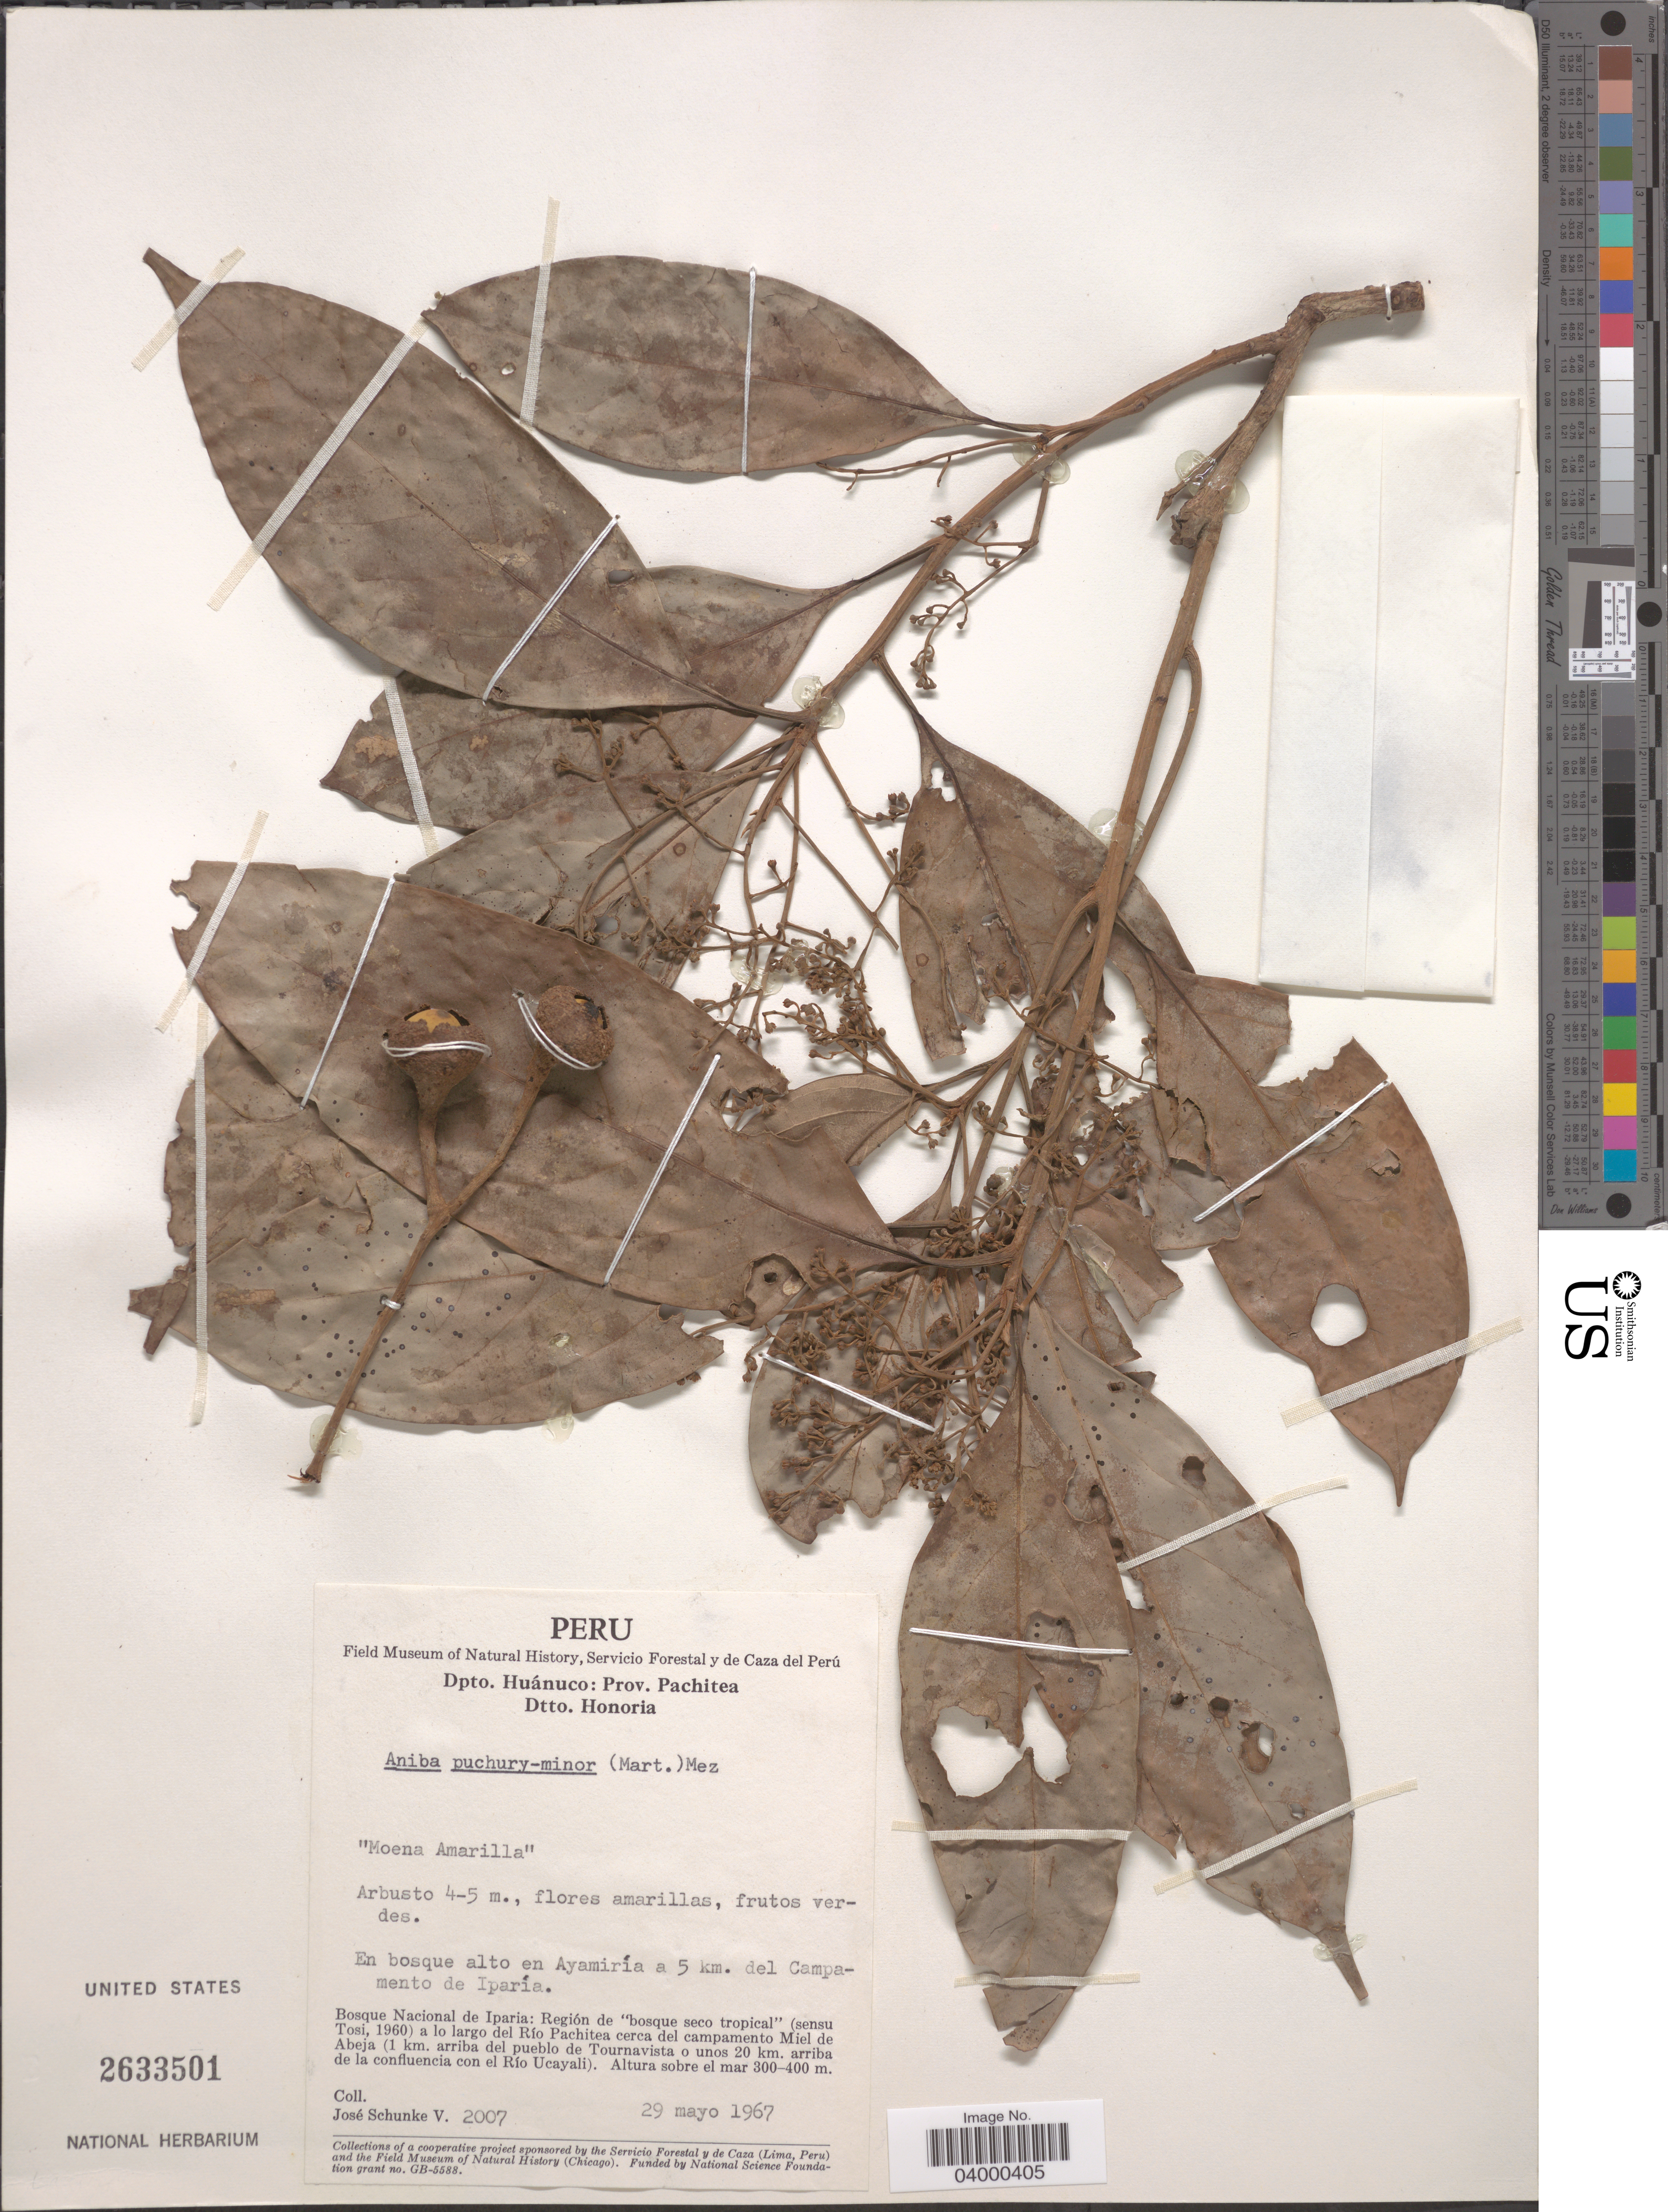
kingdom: Plantae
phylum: Tracheophyta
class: Magnoliopsida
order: Laurales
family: Lauraceae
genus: Aniba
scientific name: Aniba puchury-minor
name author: (Mart.) Mez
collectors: J. Schunke Vigo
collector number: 2007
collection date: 1967-05-29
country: Peru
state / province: Huánuco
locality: Dpto. Huánuco: Prov. Pachitea. Dtto. Honoria. En bosque alto en Ayamiría a 5 km. del Campamento de Iparía. Bosque Nacional de Iparia: Región de "bosque seco tropical" (sensu Tosi, 1960) a lo largo del Río Pachitea cerca del campamento Miel de Abeja (1 km. arriba del pueblo de Tournavista o unos 20 km. arriba de la confluencia con el Río Ucayali).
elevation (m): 300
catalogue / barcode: US 2633501